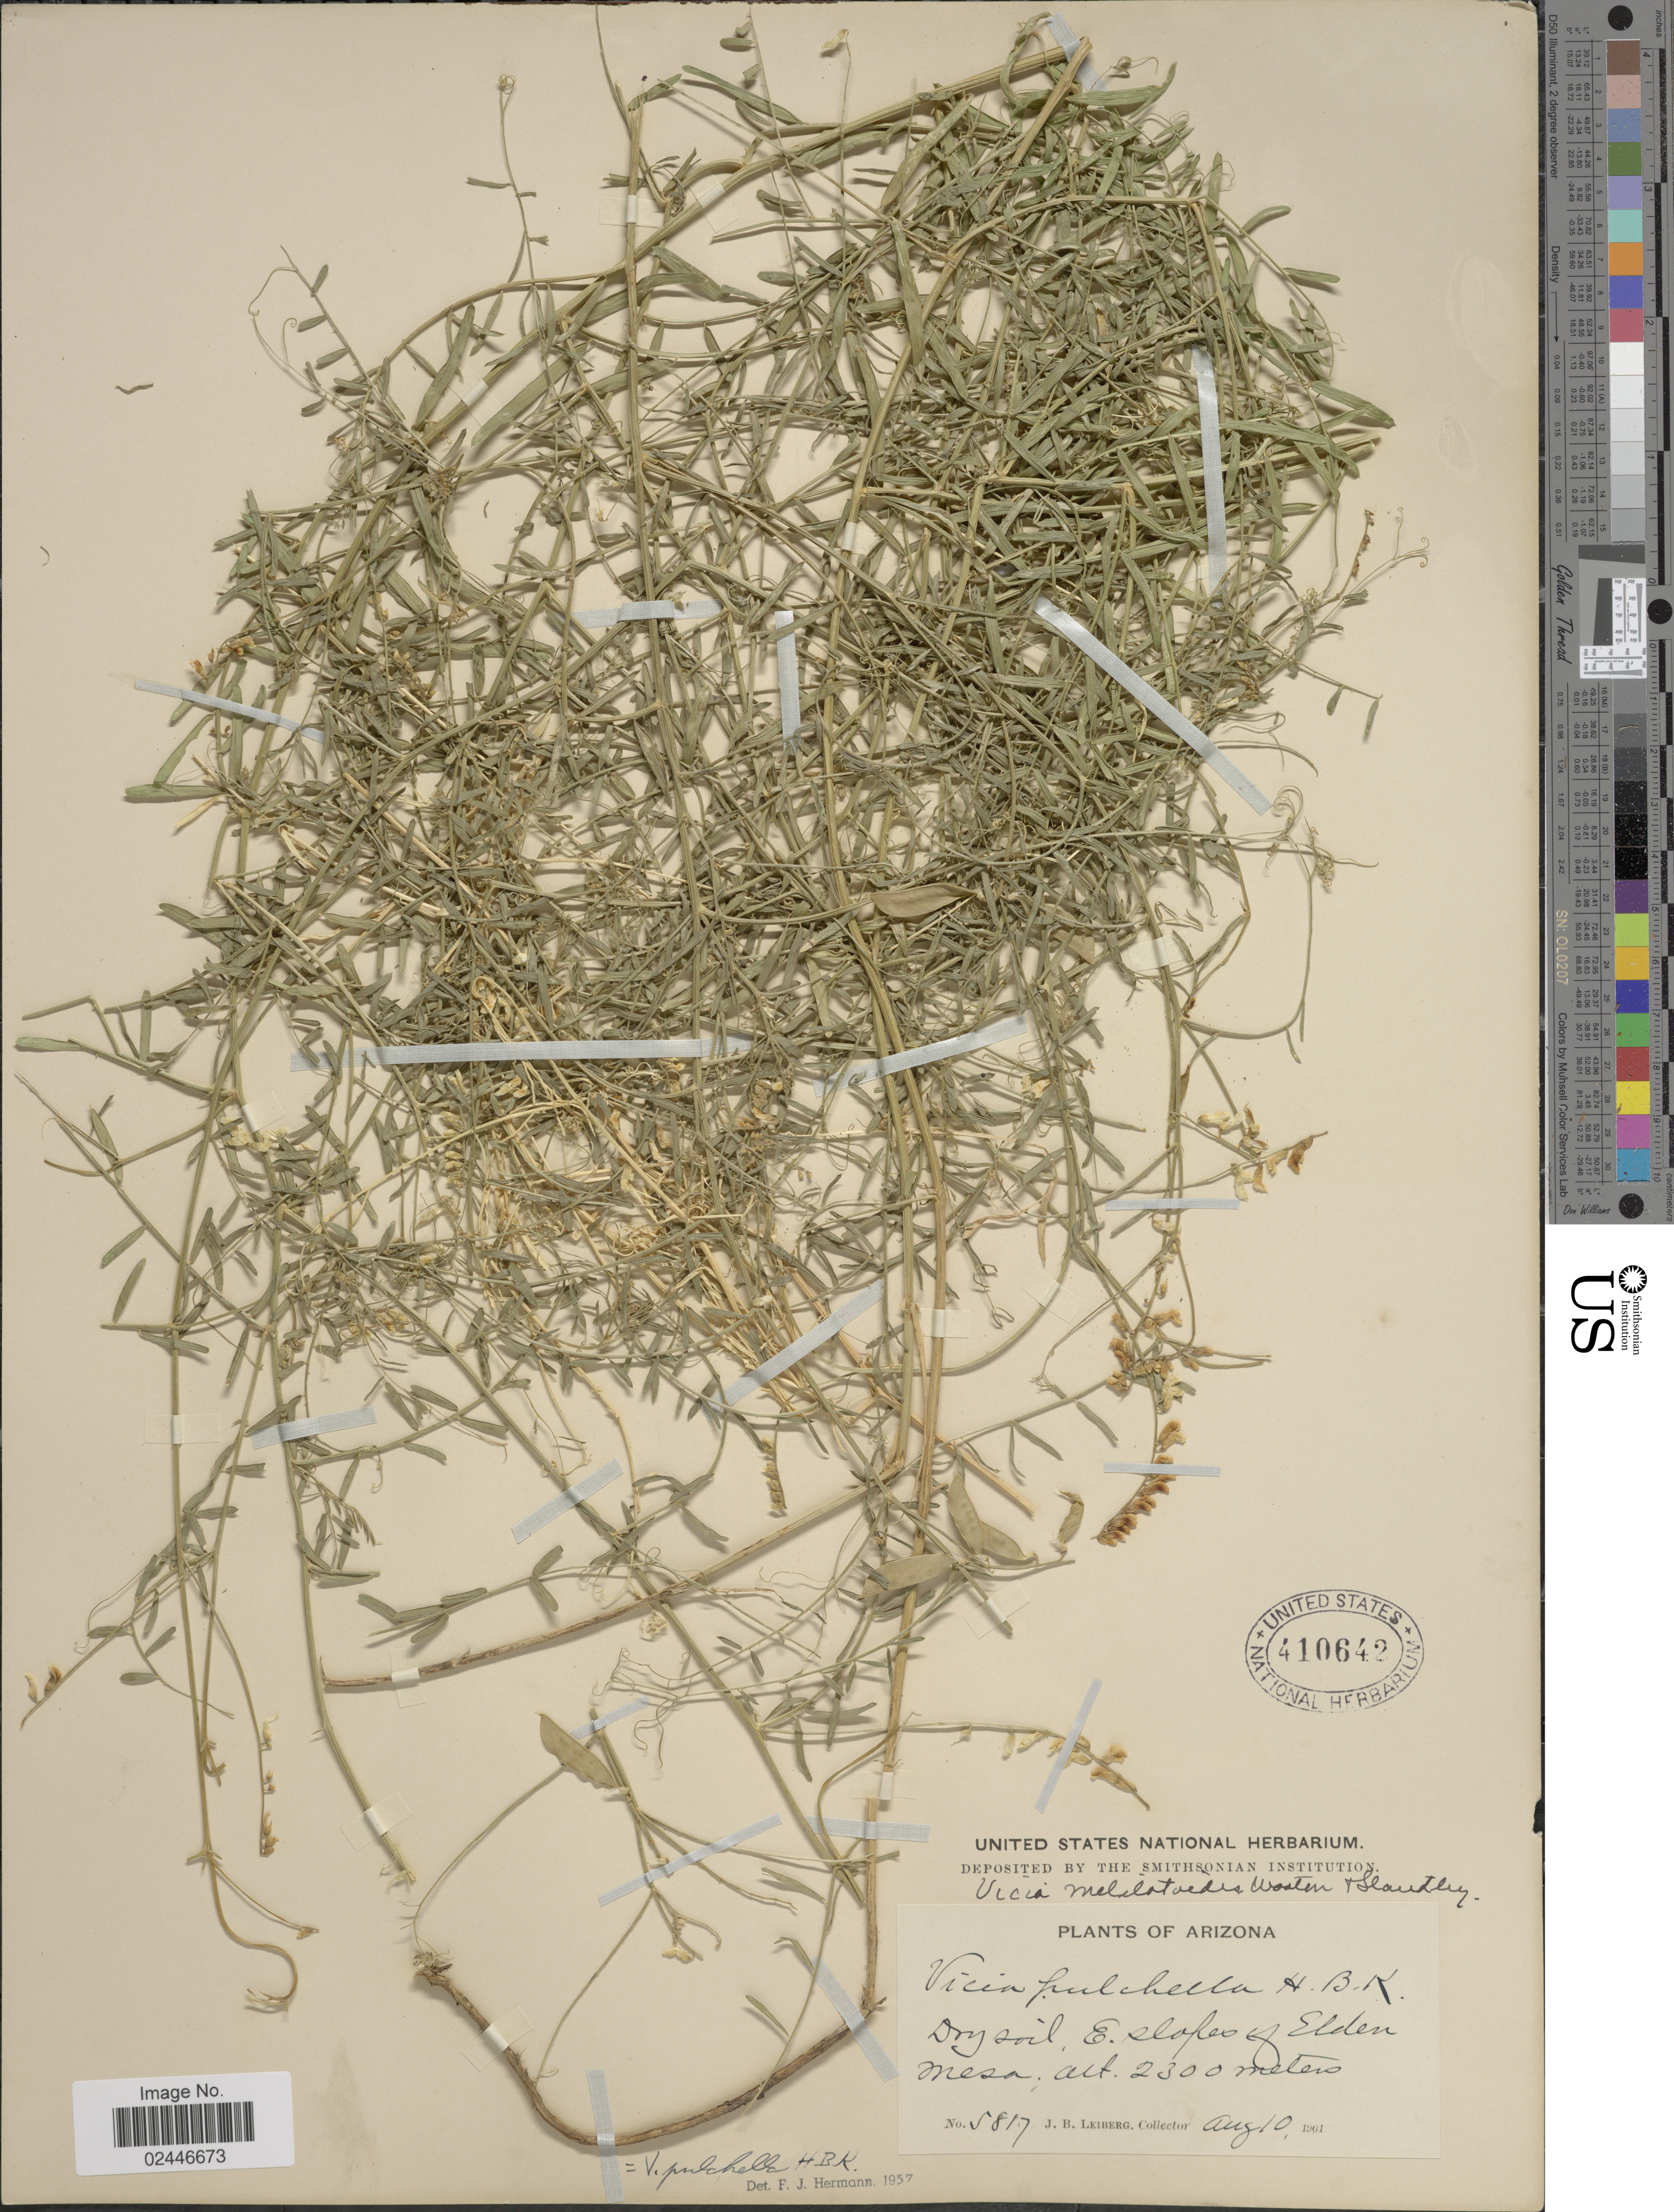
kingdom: Plantae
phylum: Tracheophyta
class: Magnoliopsida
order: Fabales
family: Fabaceae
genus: Vicia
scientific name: Vicia pulchella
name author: Kunth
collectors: J. B. Leiberg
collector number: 5817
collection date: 1901-08-10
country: United States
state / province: Arizona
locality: E slope slopes of Elden Mesa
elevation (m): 2300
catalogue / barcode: US 410642